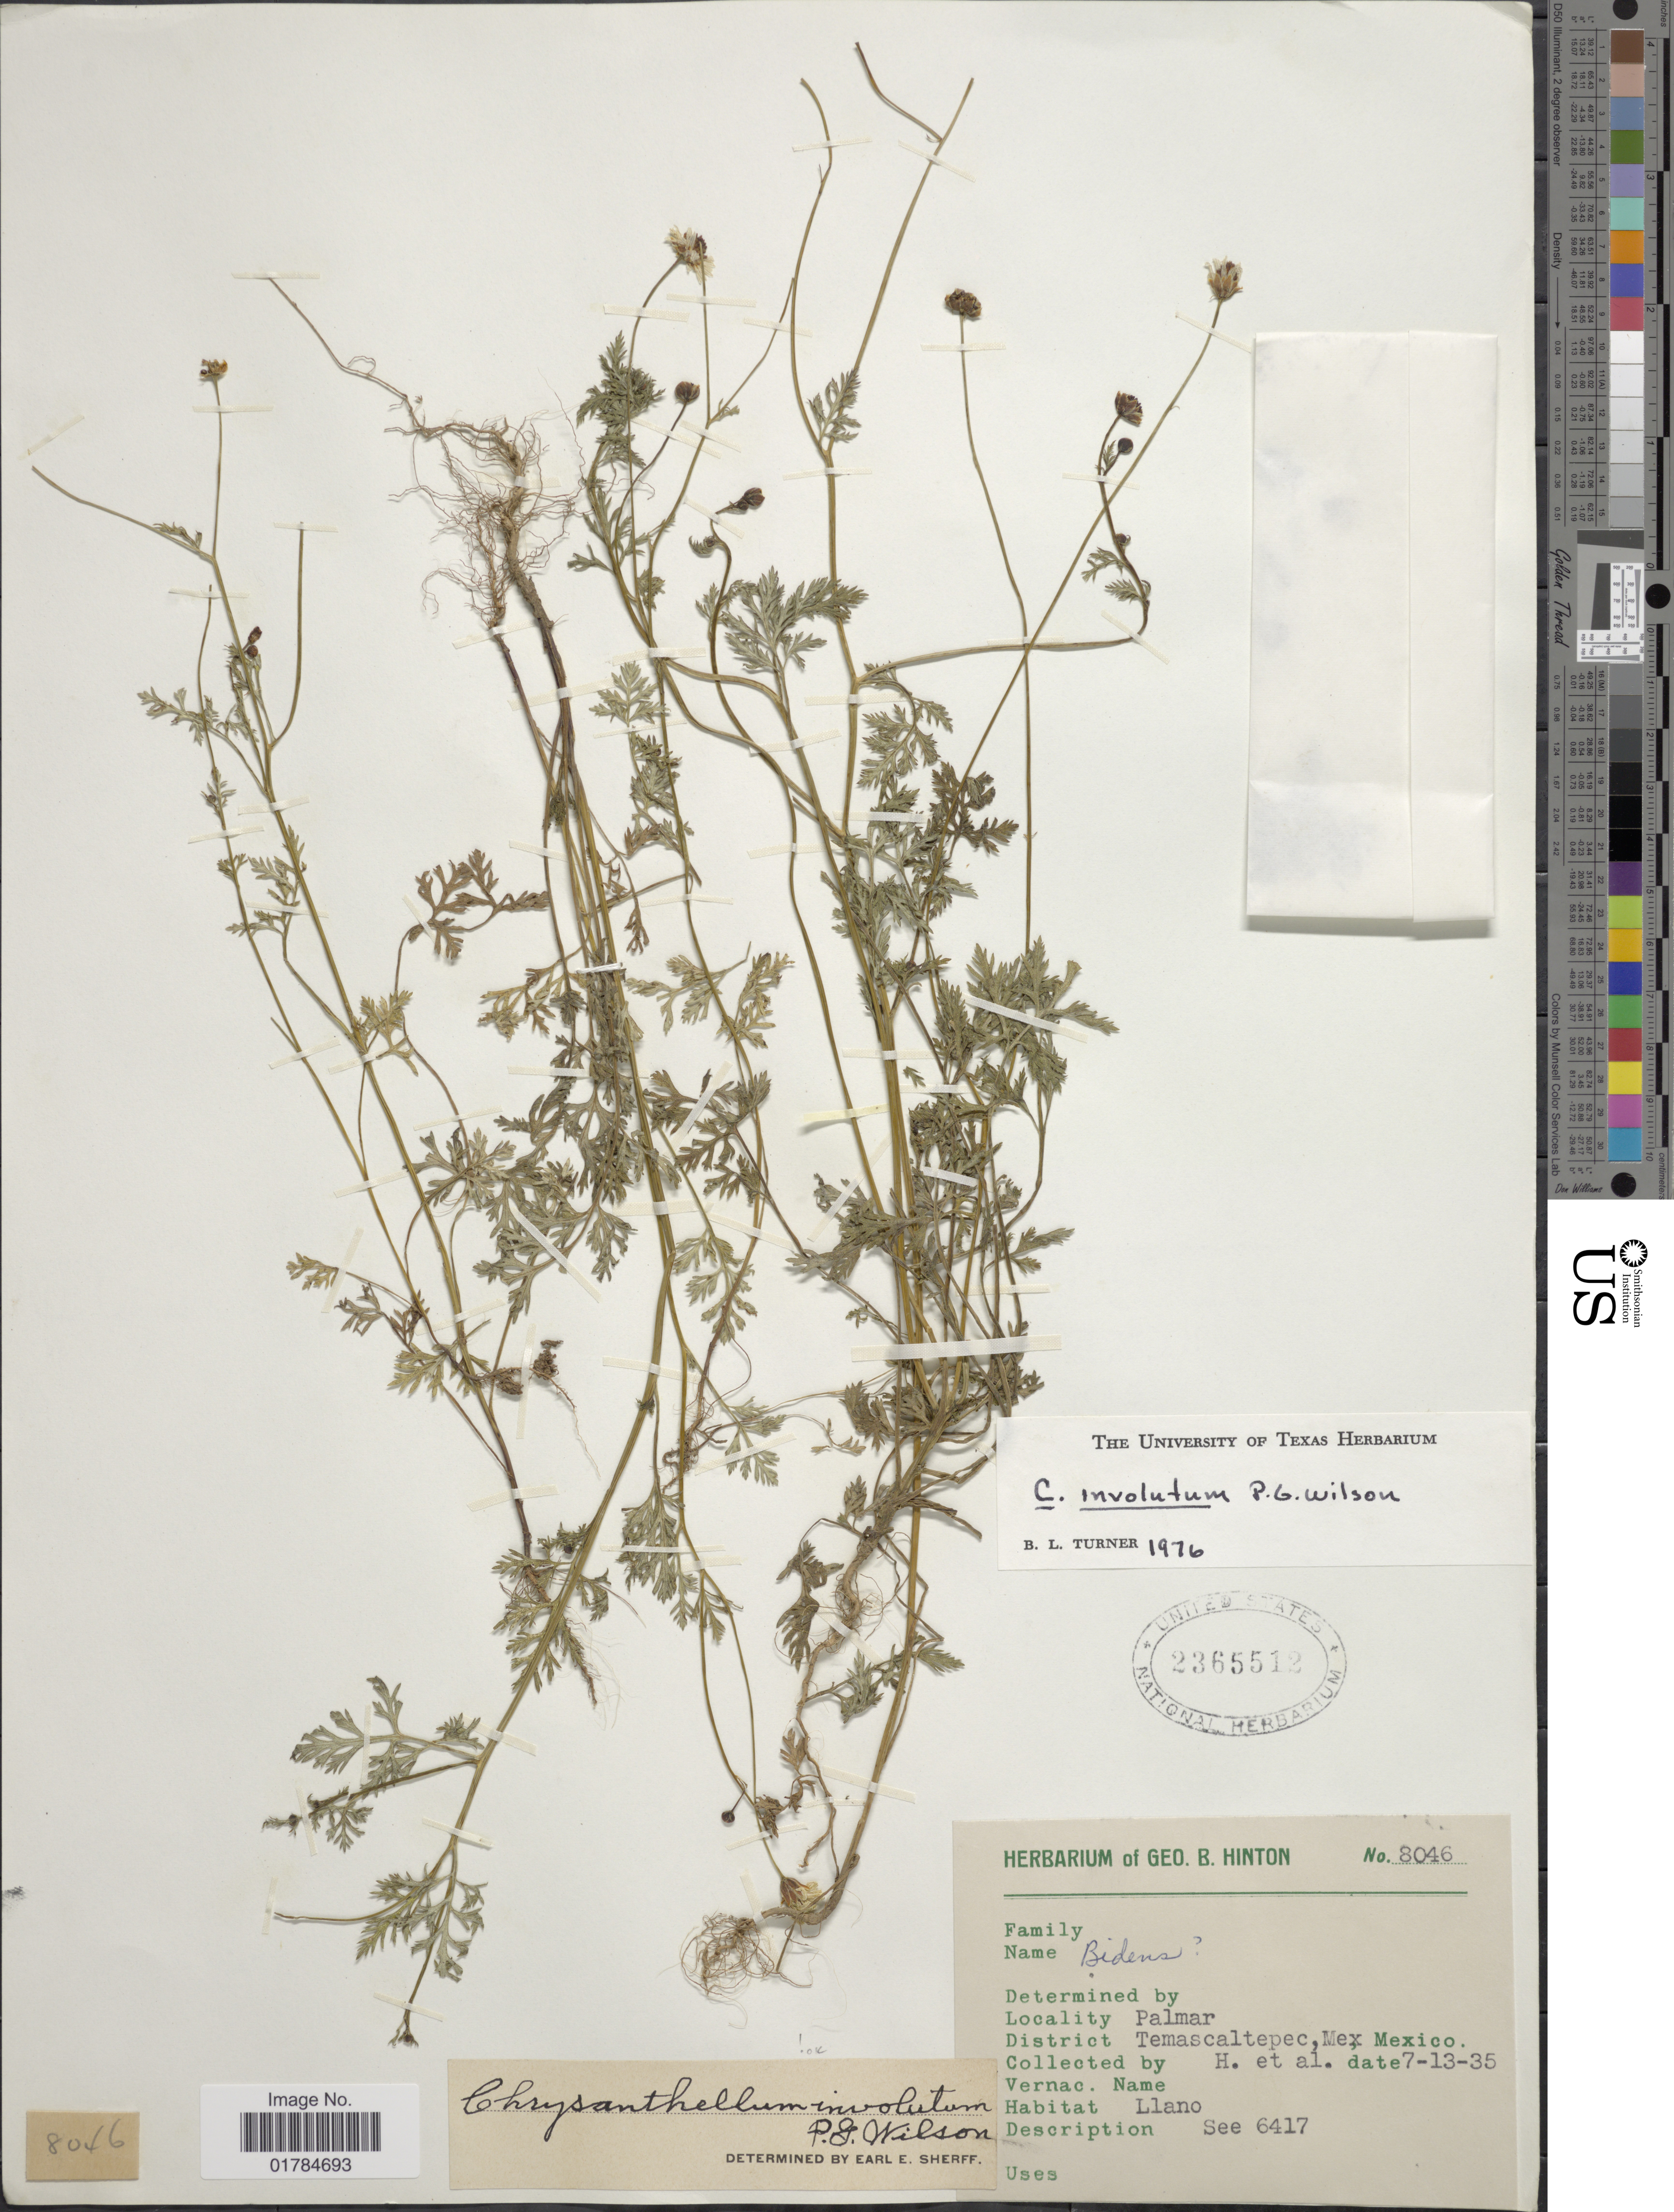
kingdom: Plantae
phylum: Tracheophyta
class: Magnoliopsida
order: Asterales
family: Asteraceae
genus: Chrysanthellum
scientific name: Chrysanthellum involutum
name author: Paul G. Wilson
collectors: G. B. Hinton & et al.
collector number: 8046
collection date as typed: Transcribed d/m/y: 13/7/35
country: Mexico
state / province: México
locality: Palmar, District Temascaltepec, Mex.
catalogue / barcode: US 2365512